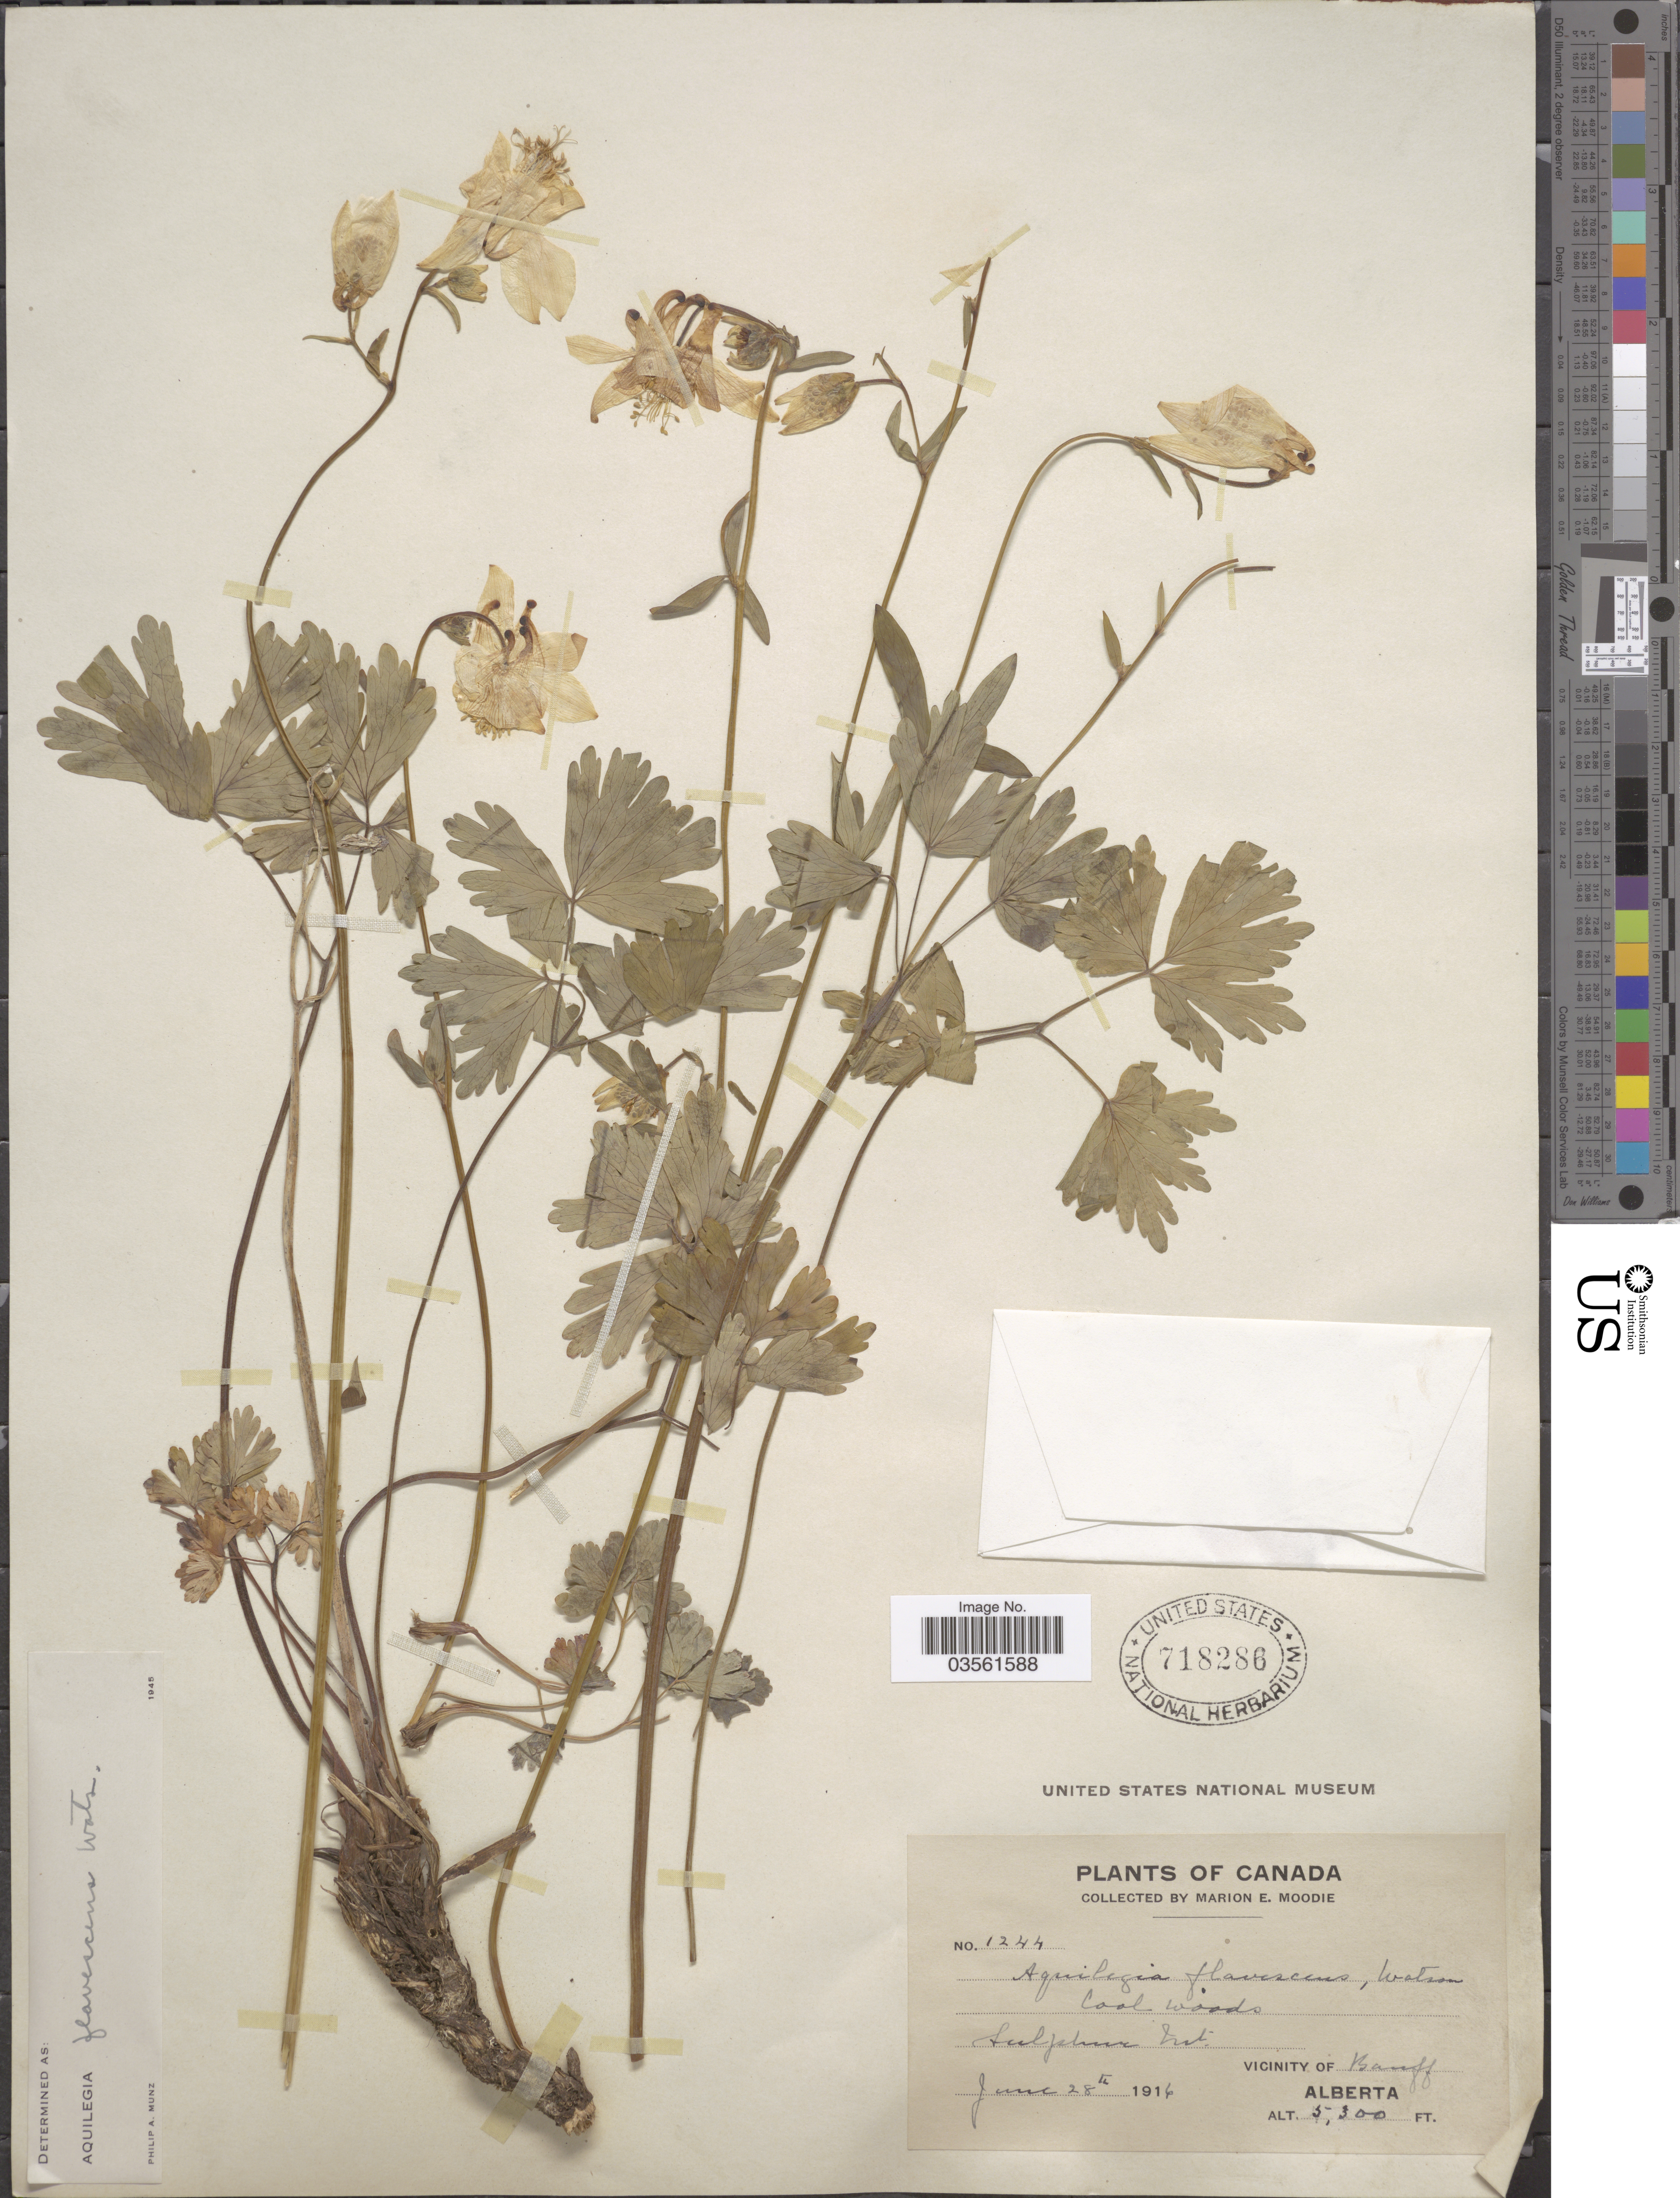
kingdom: Plantae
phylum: Tracheophyta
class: Magnoliopsida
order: Ranunculales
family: Ranunculaceae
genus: Aquilegia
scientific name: Aquilegia flavescens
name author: S. Watson in C. King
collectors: M. E. Moodie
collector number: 1244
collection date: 1916-06-28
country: Canada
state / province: Alberta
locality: Sulphur Mt. Vicinity of Banff.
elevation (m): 1615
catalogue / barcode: US 718286